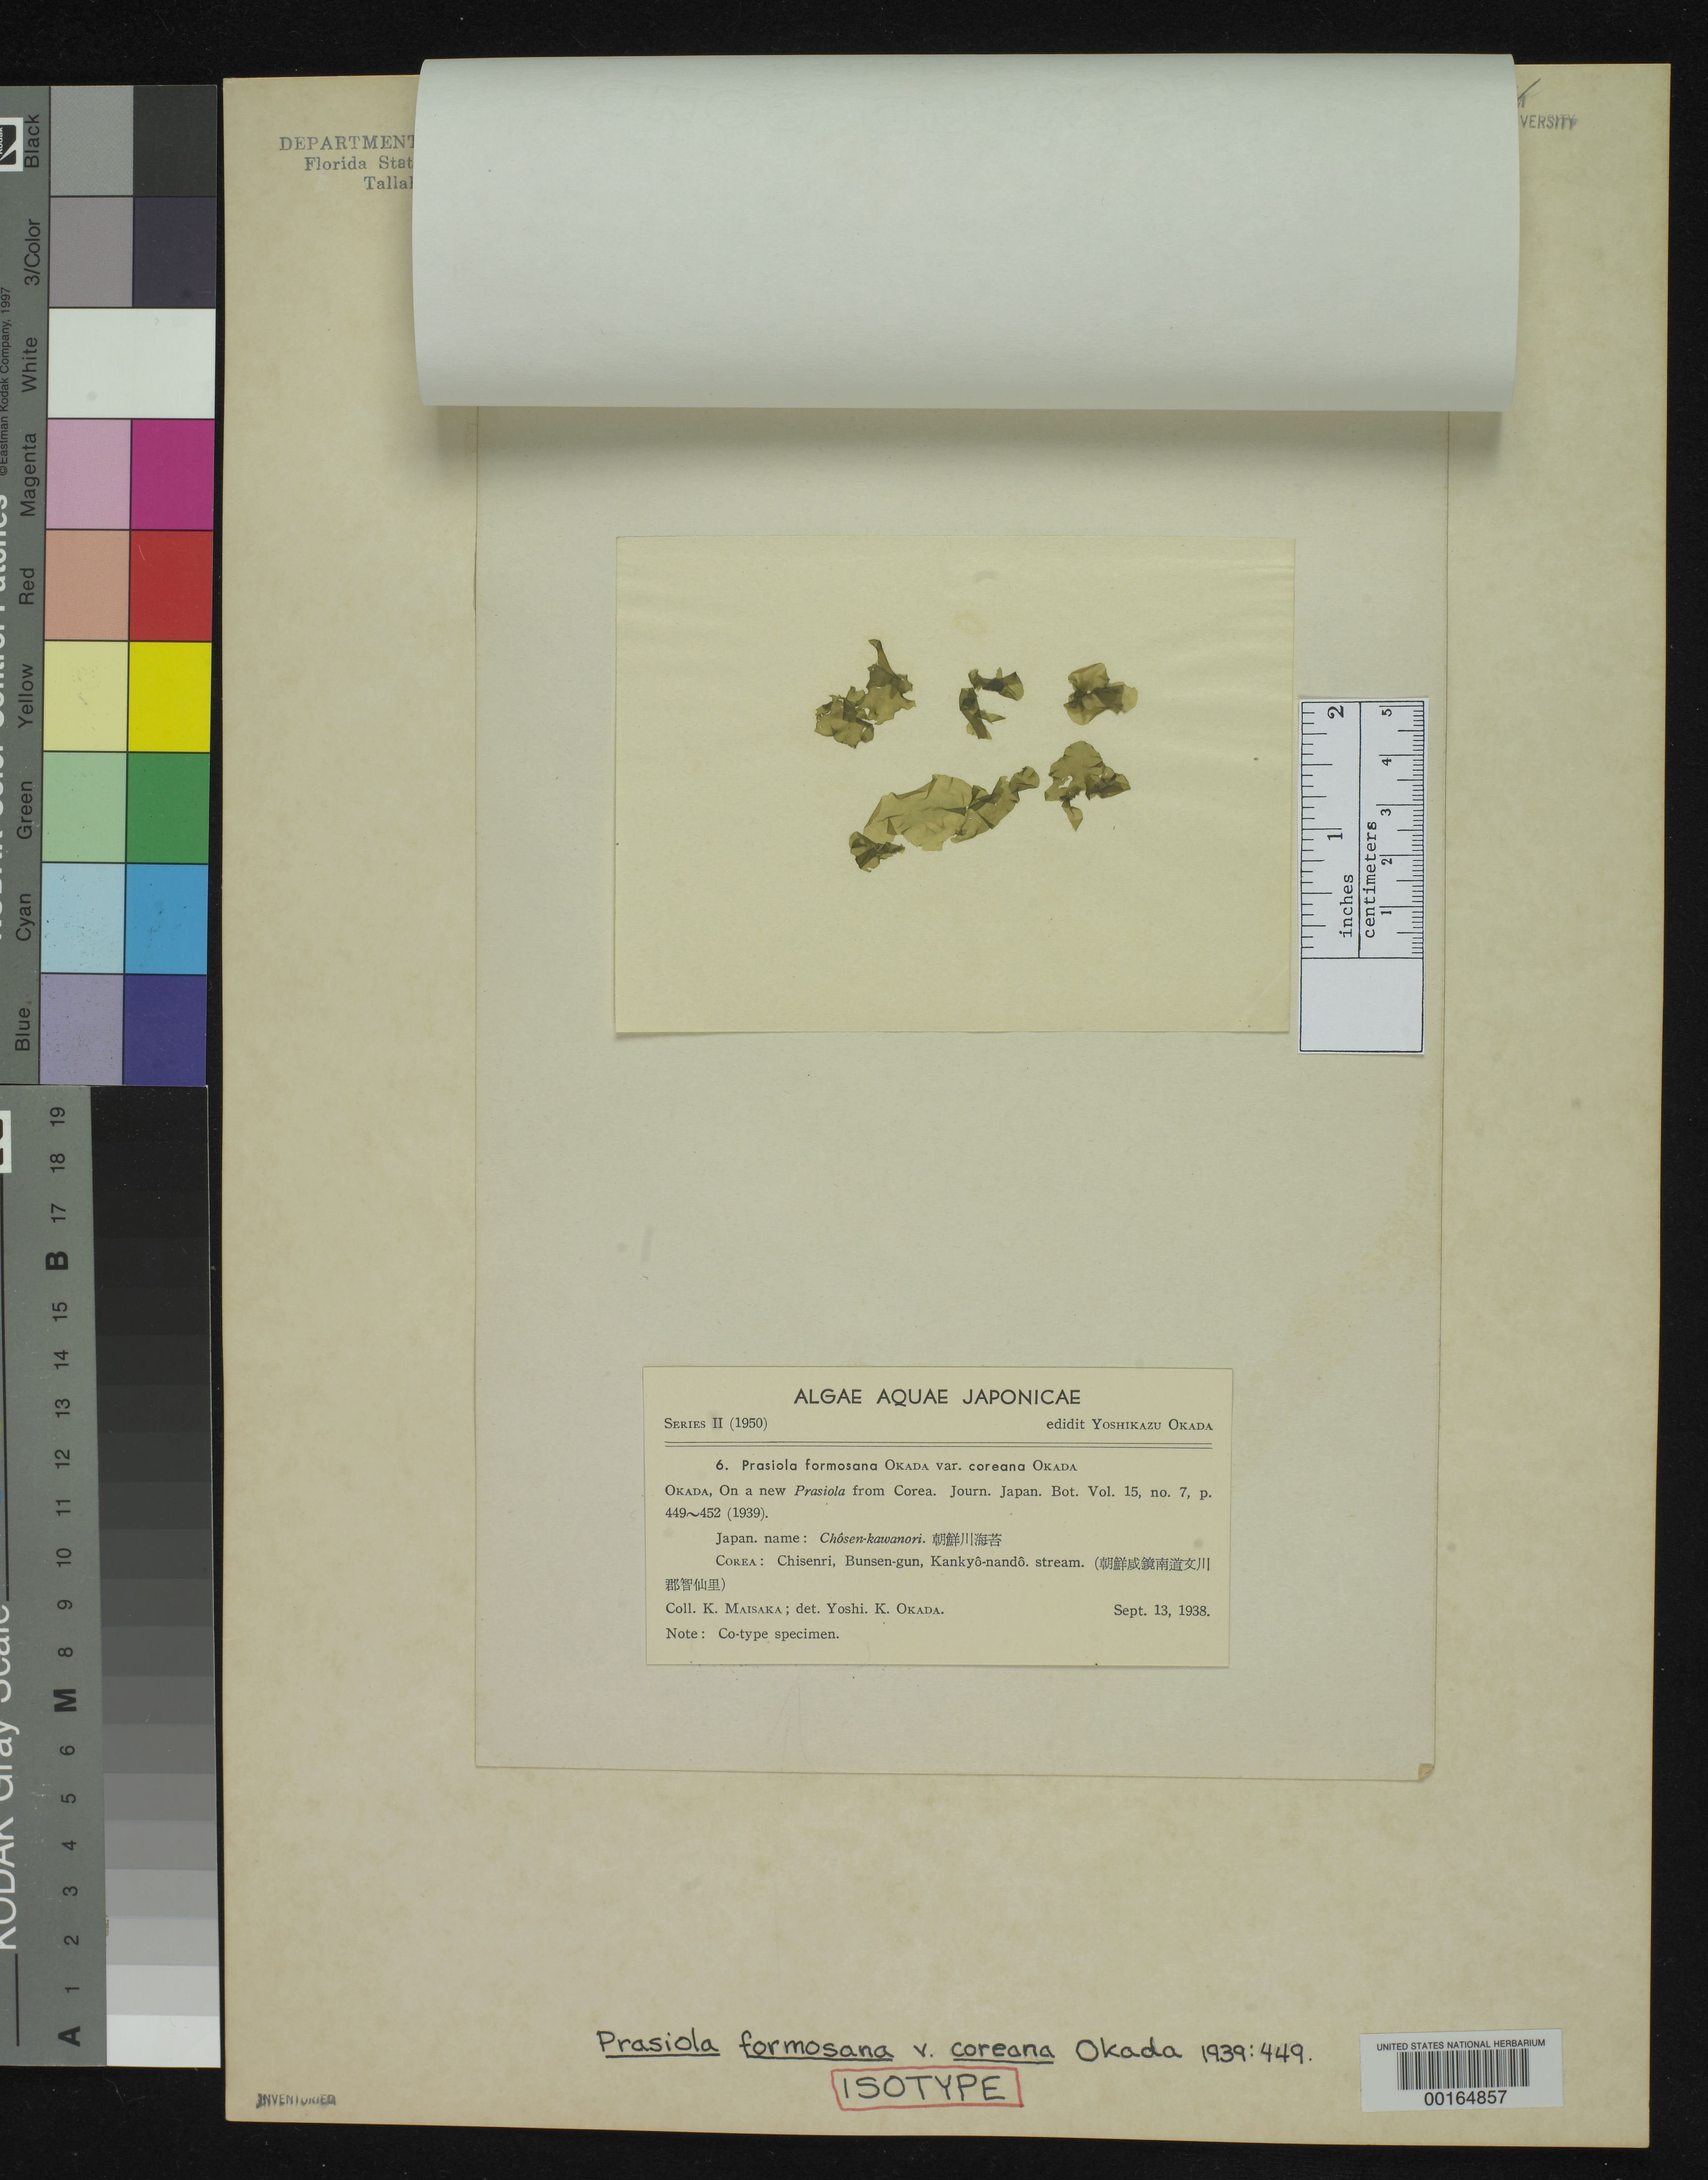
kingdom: Plantae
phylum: Chlorophyta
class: Trebouxiophyceae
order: Prasiolales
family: Prasiolaceae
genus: Prasiola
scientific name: Prasiola formosana var. coreana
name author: Y. Okada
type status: Isotype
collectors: K. Maisaka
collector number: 6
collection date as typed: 13 Sep 1938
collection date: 1938-09-13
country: North Korea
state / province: South Hamgyong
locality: Chisenri, Bunsen-Gun.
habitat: In stream.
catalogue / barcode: US 20068